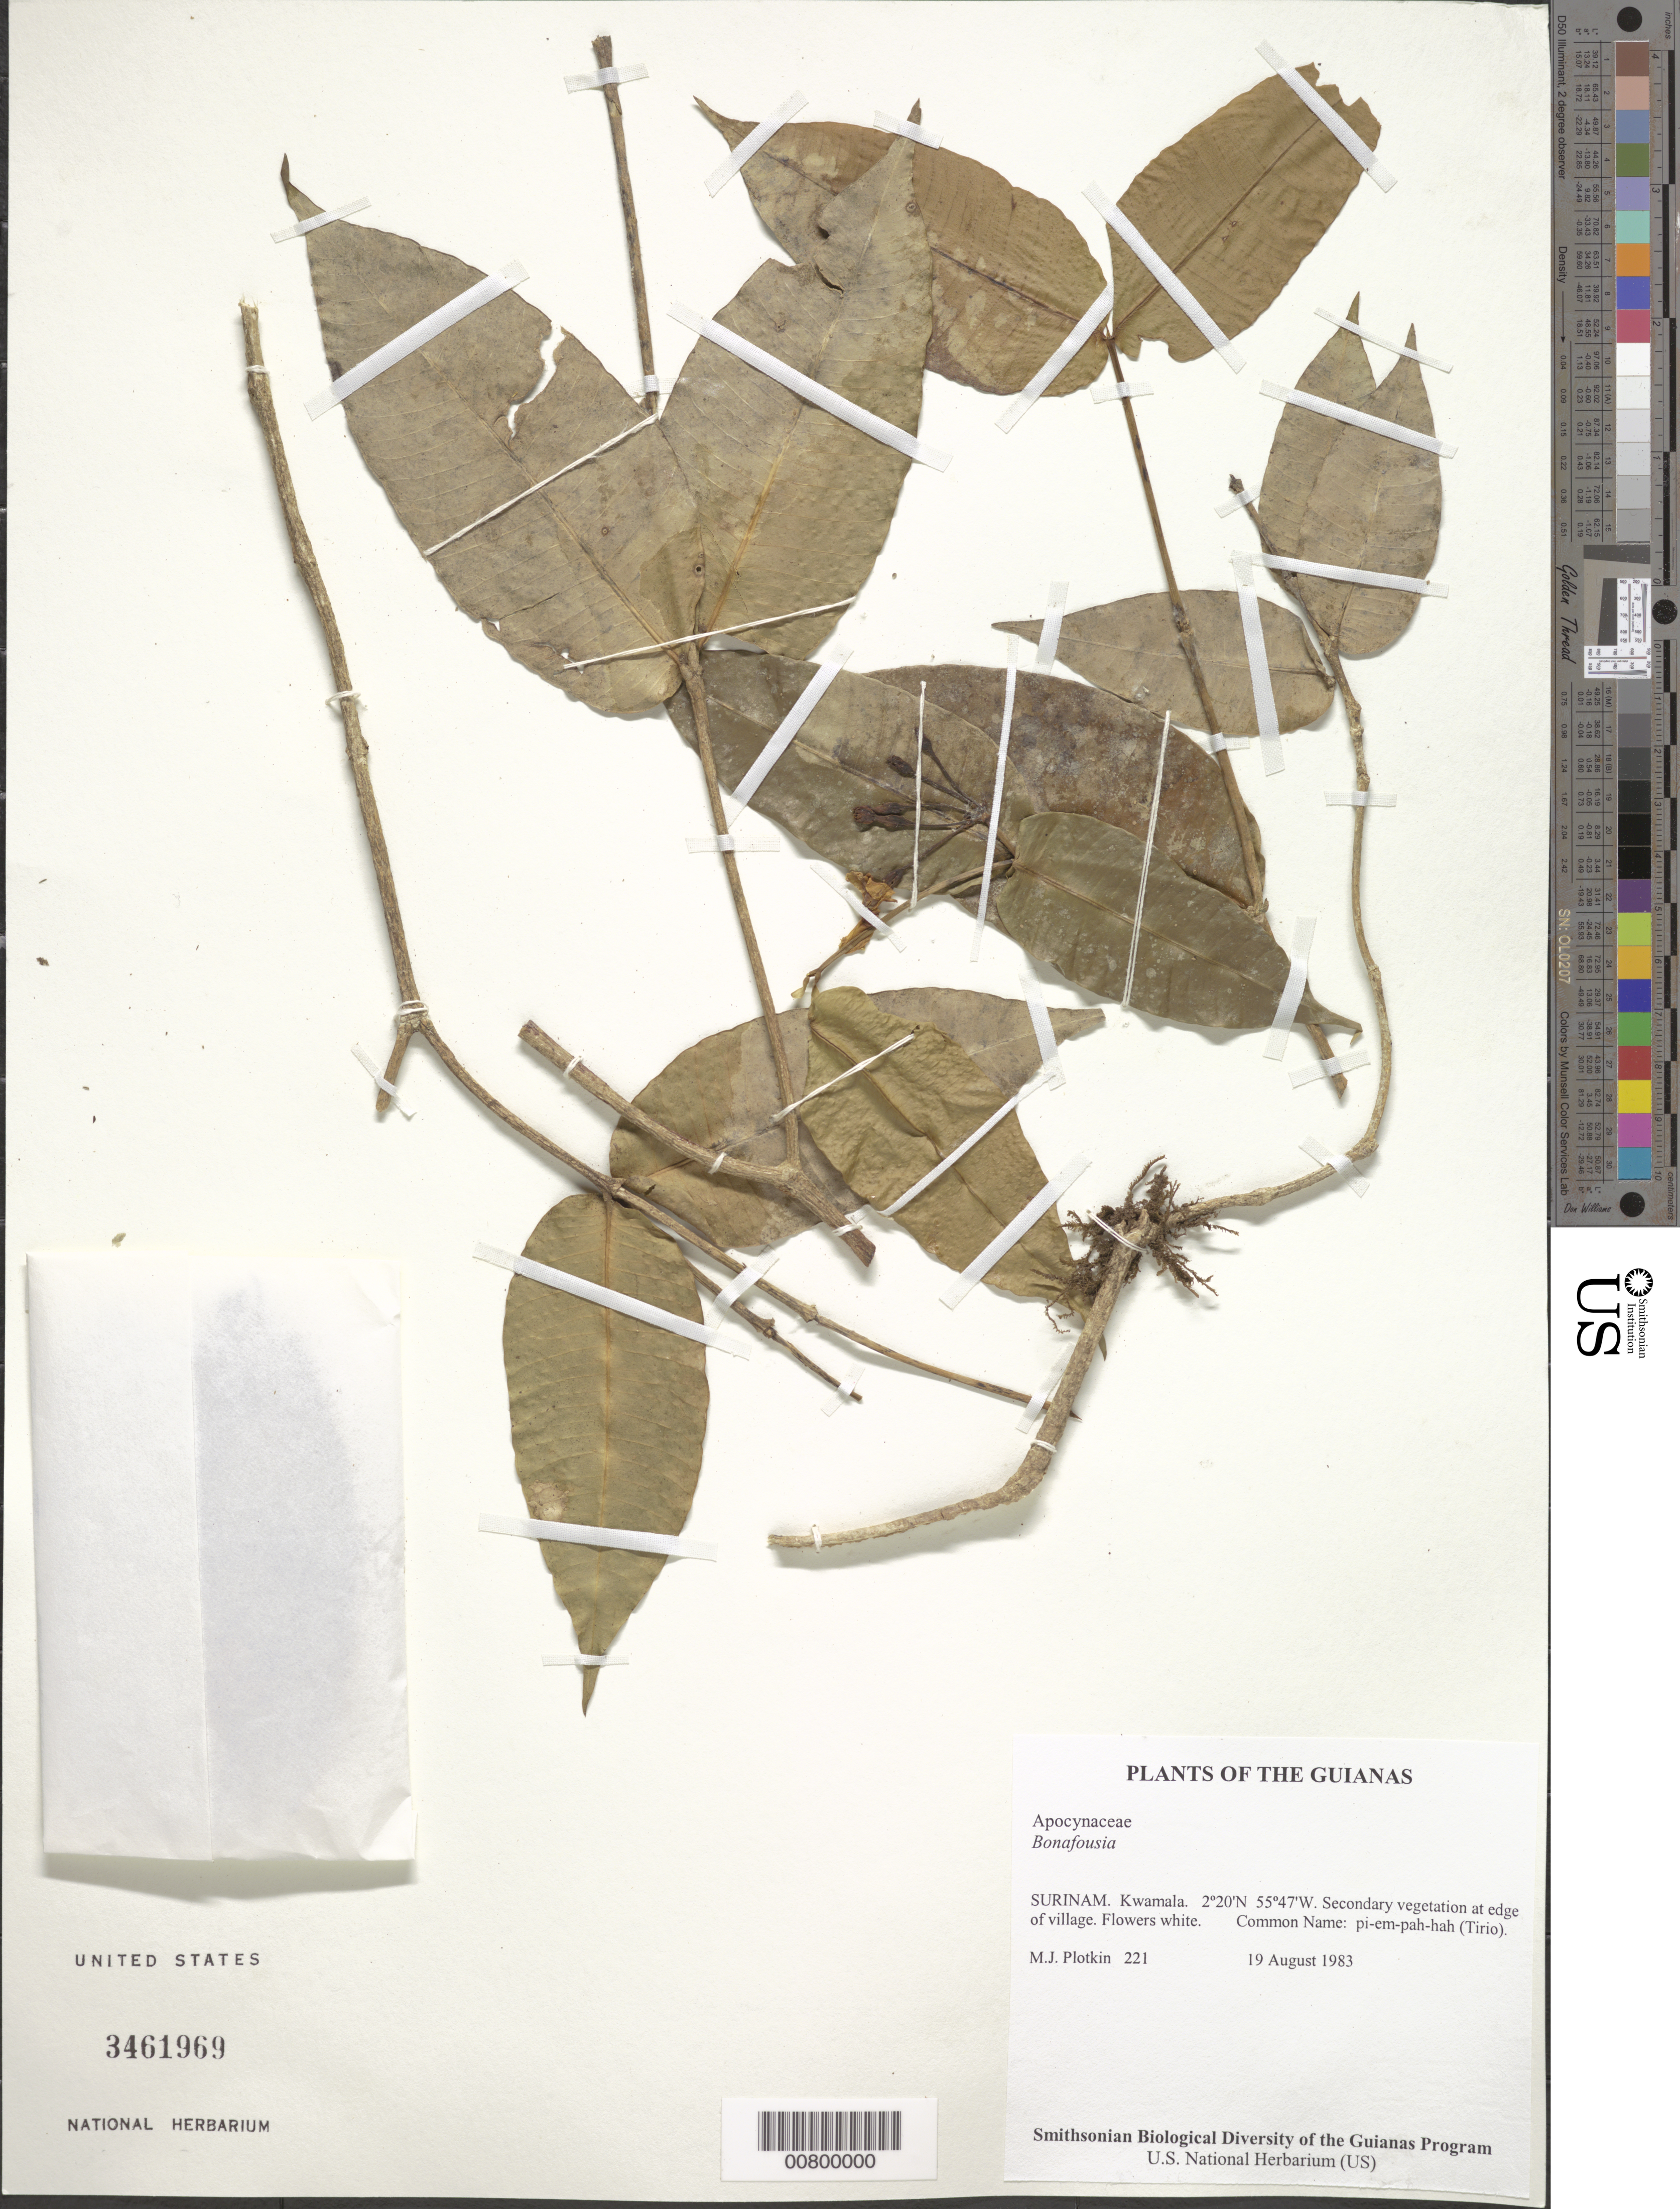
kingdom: Plantae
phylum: Tracheophyta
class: Magnoliopsida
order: Gentianales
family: Apocynaceae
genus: Tabernaemontana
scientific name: Tabernaemontana sp.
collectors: M. Plotkin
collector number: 221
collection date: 1983-08-19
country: Suriname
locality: Guianas, Kwamala.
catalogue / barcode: US 3461969